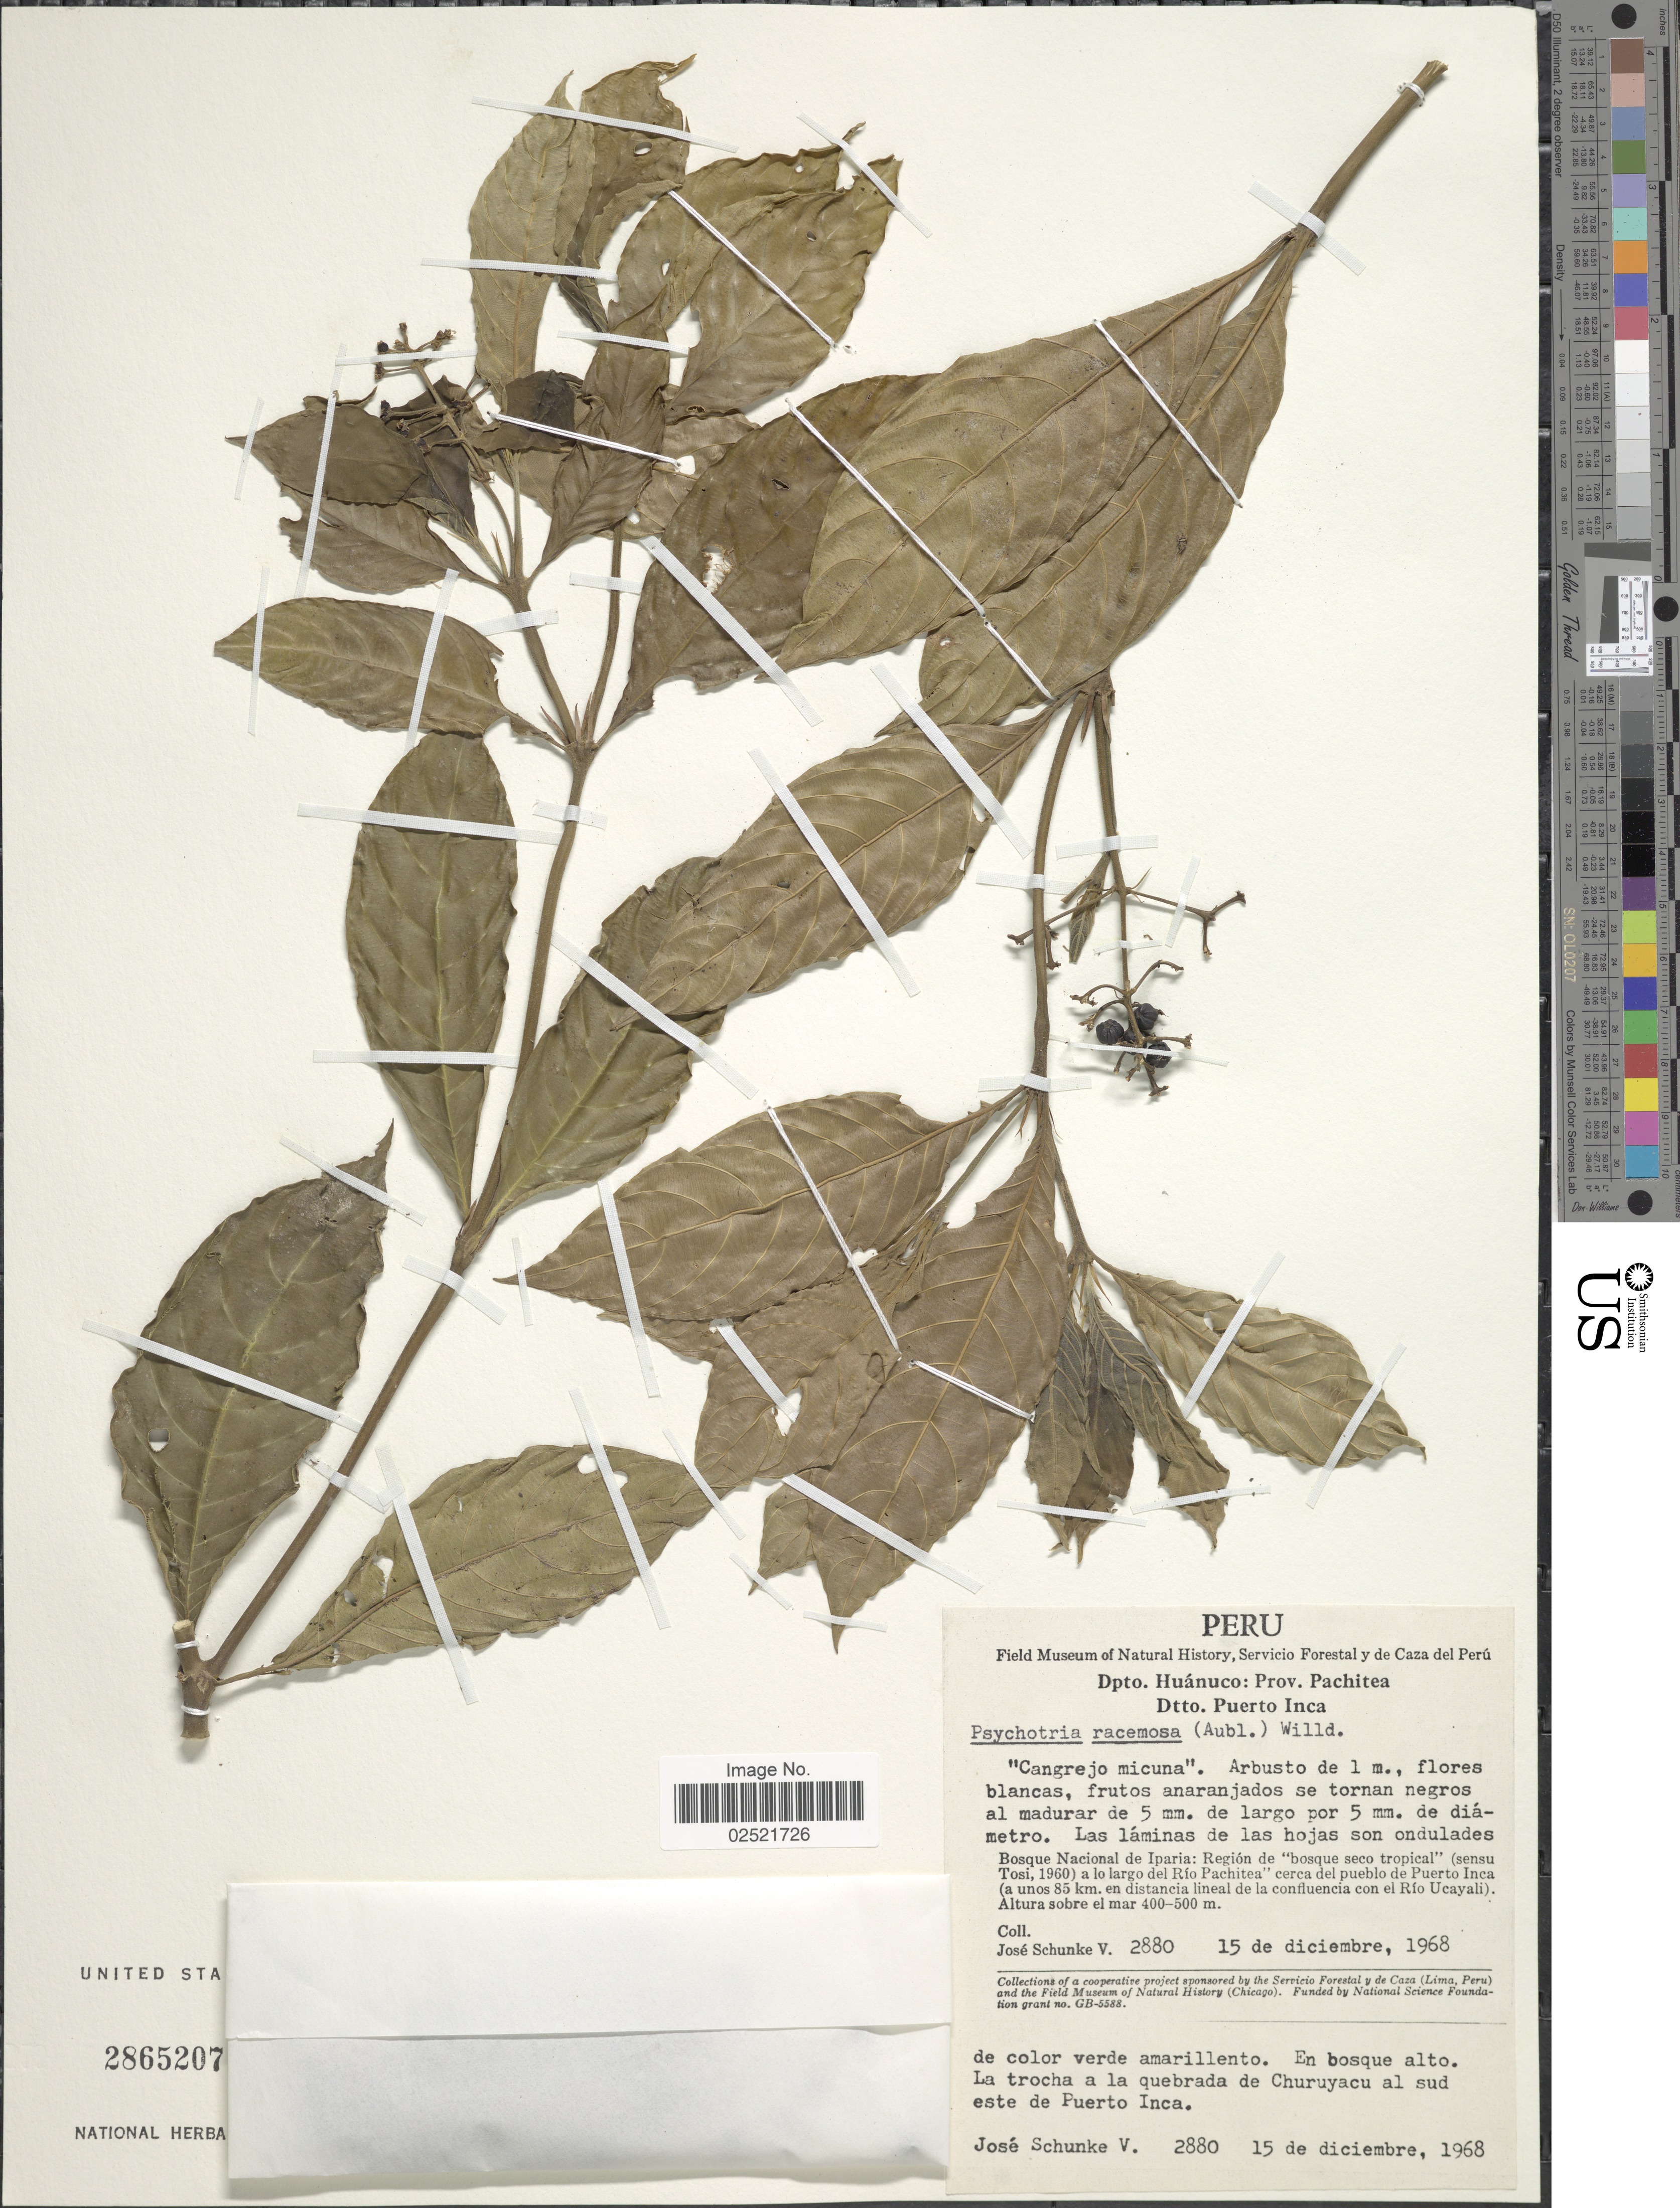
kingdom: Plantae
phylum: Tracheophyta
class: Magnoliopsida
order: Gentianales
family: Rubiaceae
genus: Psychotria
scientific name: Psychotria racemosa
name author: (Aubl.) Raeuschel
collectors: J. Schunke Vigo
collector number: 2880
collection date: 1968-12-15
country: Peru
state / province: Huánuco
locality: Prov. Pachitea, Dtto. Puerto Inca, Bosque Nacional de Iparia, region de bosque seco tropical a lo largo del Rio Pachitea cerca del pueblo de Puerto Inca (a unos 85 km en distancia lineal de la confluencia con el Rio Ucayali), la trocha a la quebrada de Churuyacu al sud este de Puerto Inca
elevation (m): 400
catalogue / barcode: US 2865207